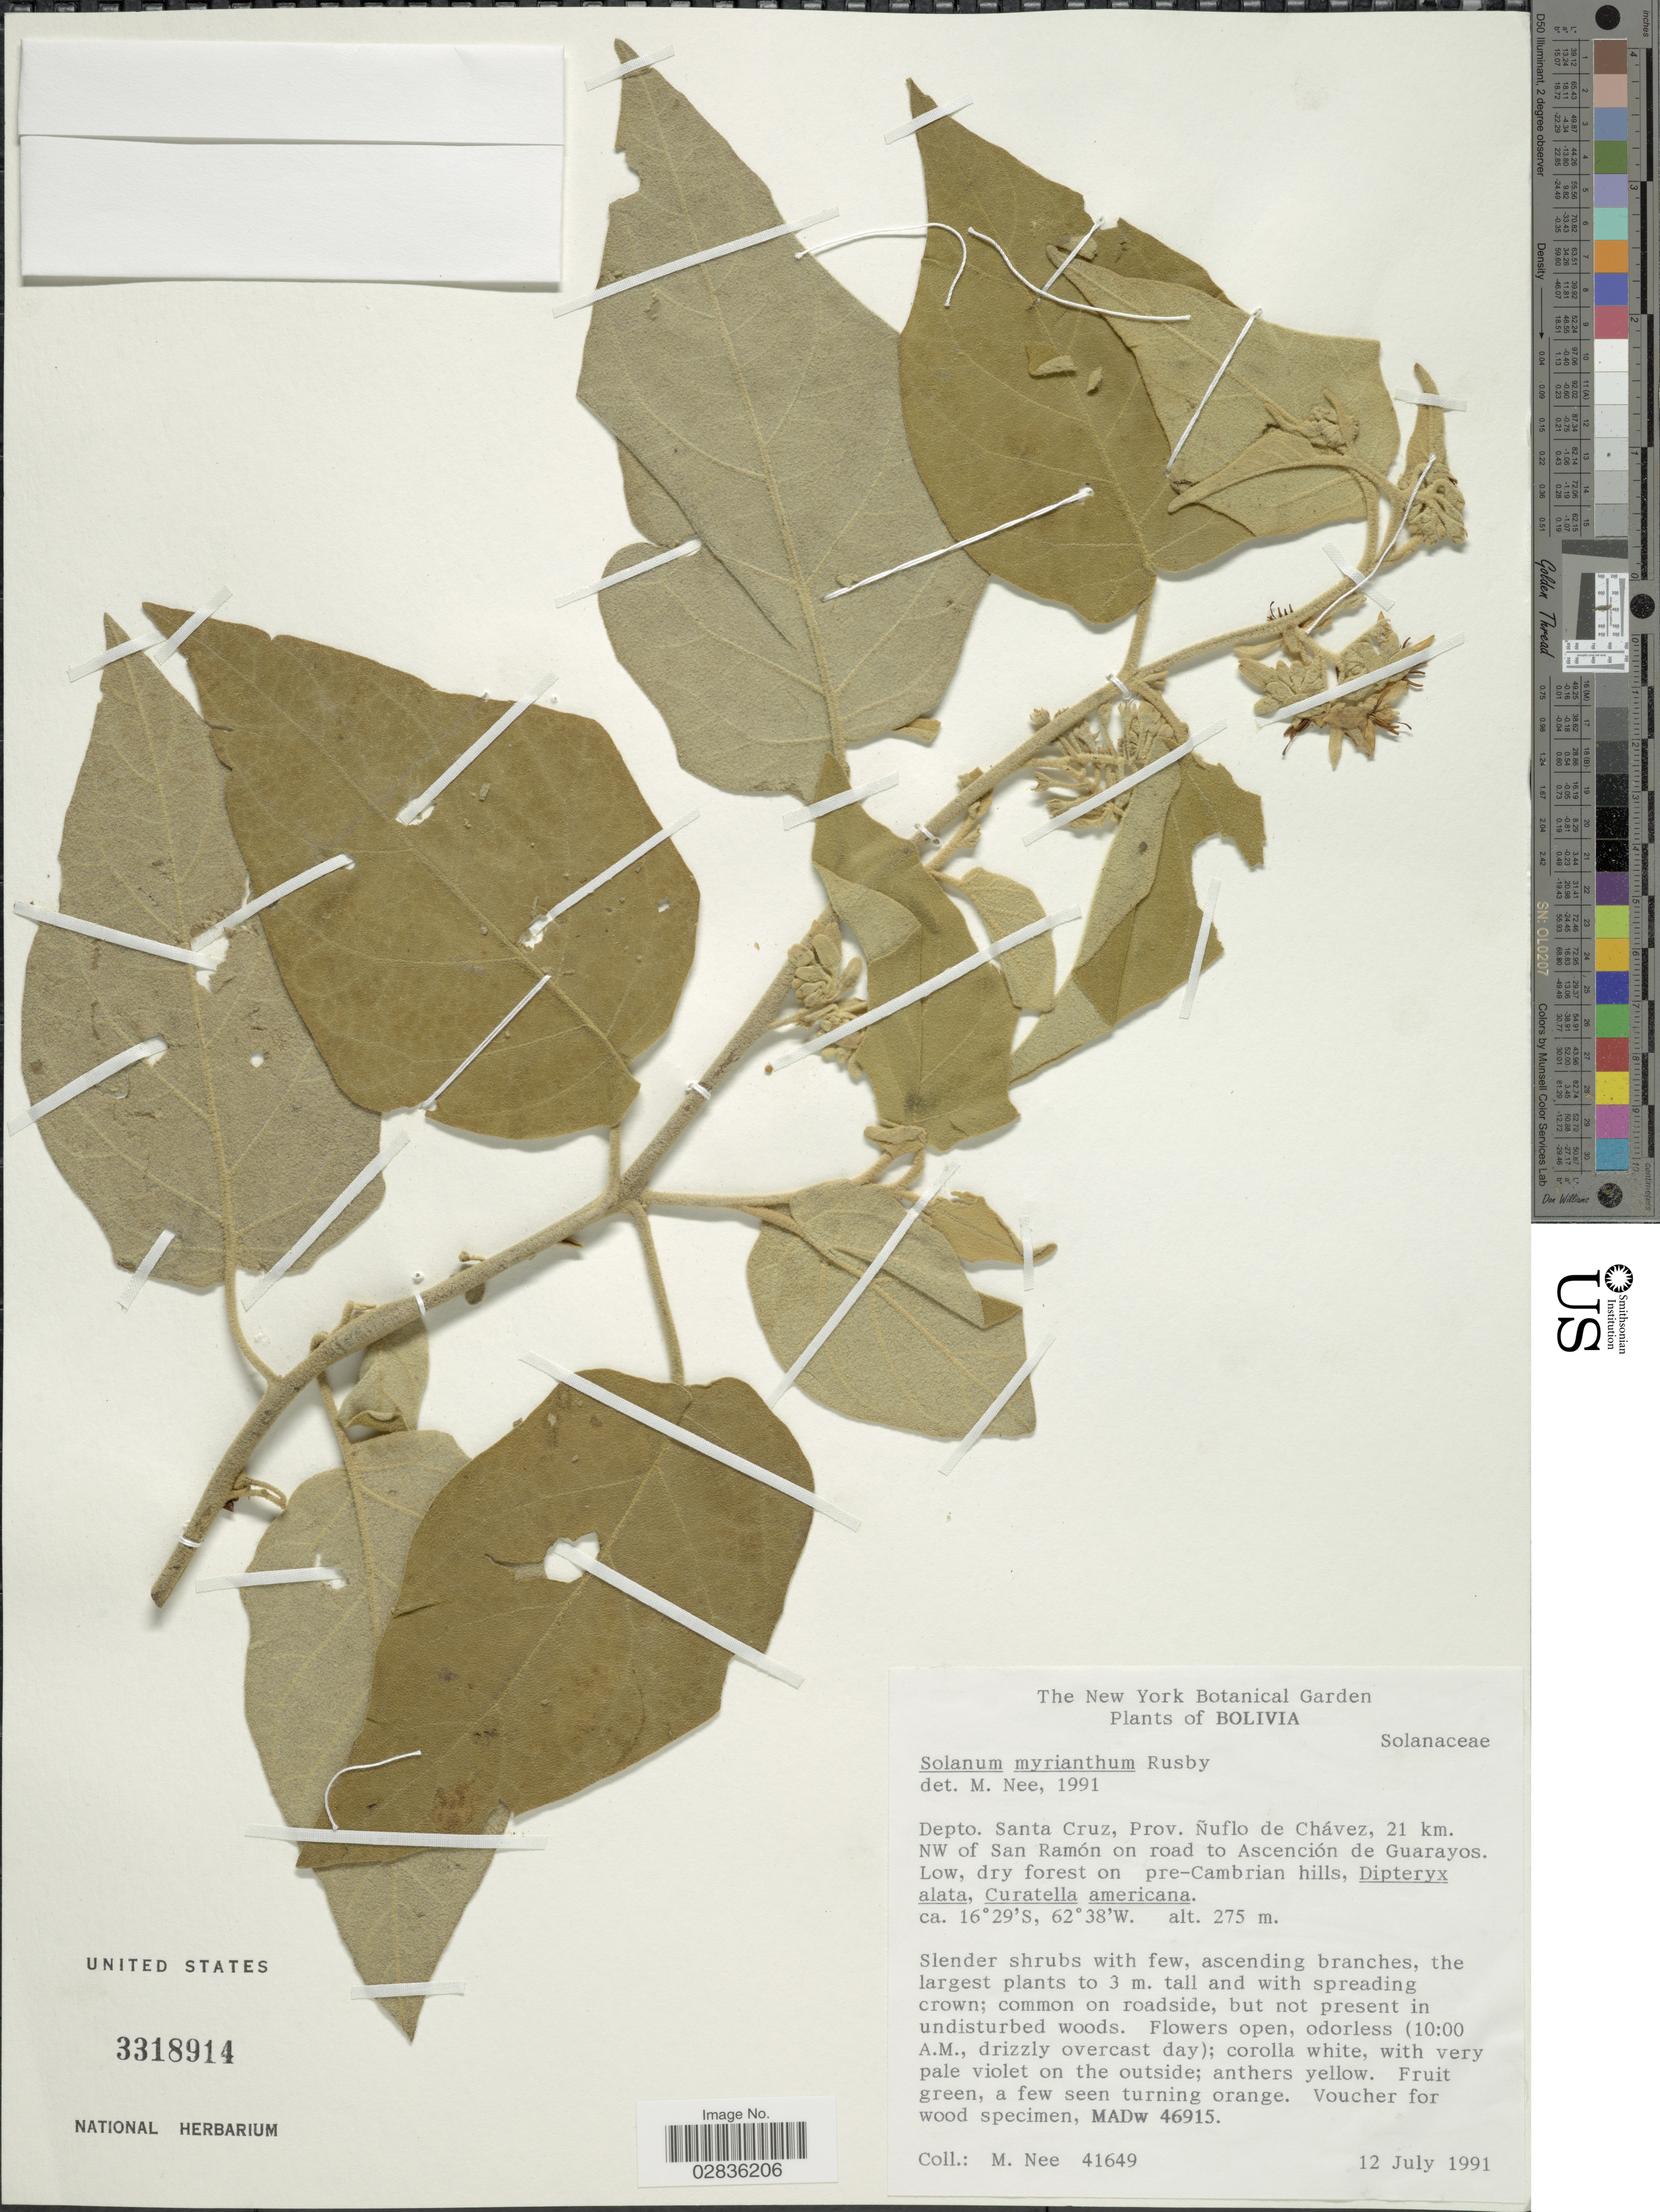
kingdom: Plantae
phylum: Tracheophyta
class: Magnoliopsida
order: Solanales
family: Solanaceae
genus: Solanum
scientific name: Solanum myrianthum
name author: Britton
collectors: M. Nee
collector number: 41649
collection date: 1991-07-12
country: Bolivia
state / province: Santa Cruz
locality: Depto. Santa Cruz, Prov. Ñuflo de Chávez, 21 km. NW of San Ramón on road to Ascención de Guarayos. Low, dry forest on pre-Cambrian hills.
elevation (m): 275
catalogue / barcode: US 3318914